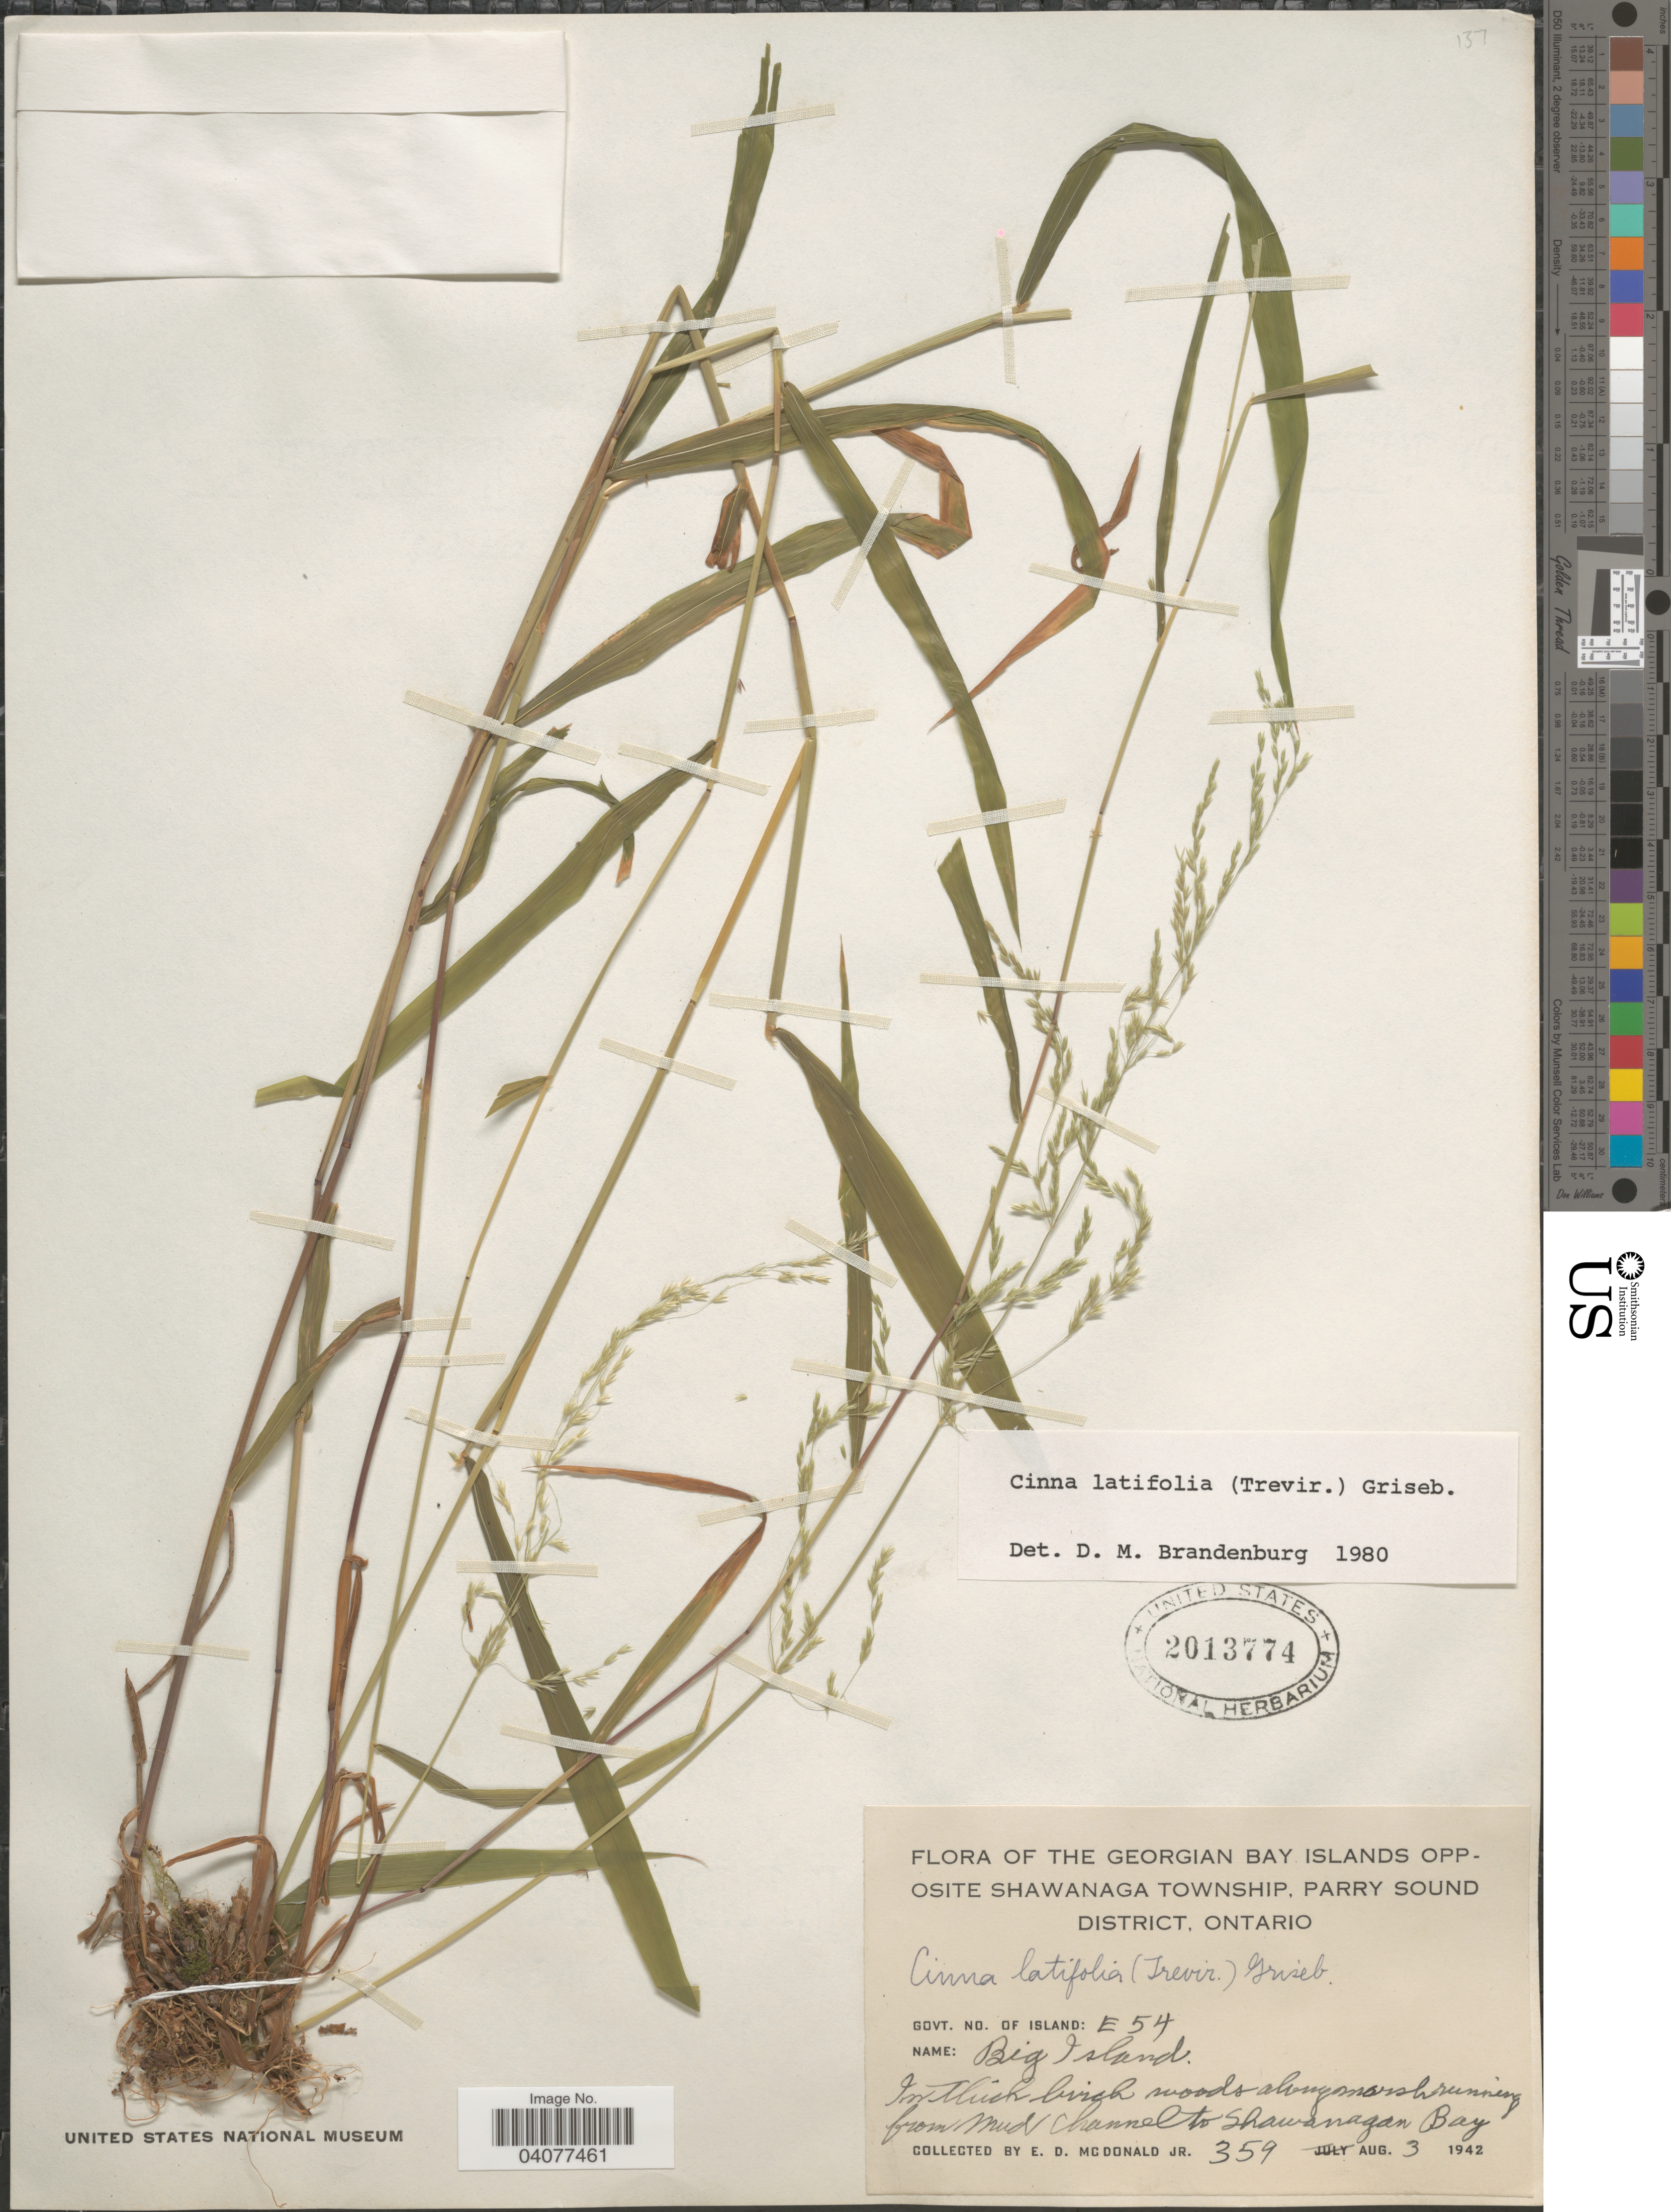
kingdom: Plantae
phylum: Tracheophyta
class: Liliopsida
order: Poales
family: Poaceae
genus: Cinna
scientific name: Cinna latifolia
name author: (Trevir. ex Goeppert) Griseb.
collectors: E. D. McDonald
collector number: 359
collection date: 1942-08-03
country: Canada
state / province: Ontario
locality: The Georgian Bay Islands Opposite Shawanaga Townshio, Parry Sound. Govt. no. of island: E54. Big Island. In thick birch woods along marsh running from Mud Channel to Shawanagan Bay.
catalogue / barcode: US 2013774